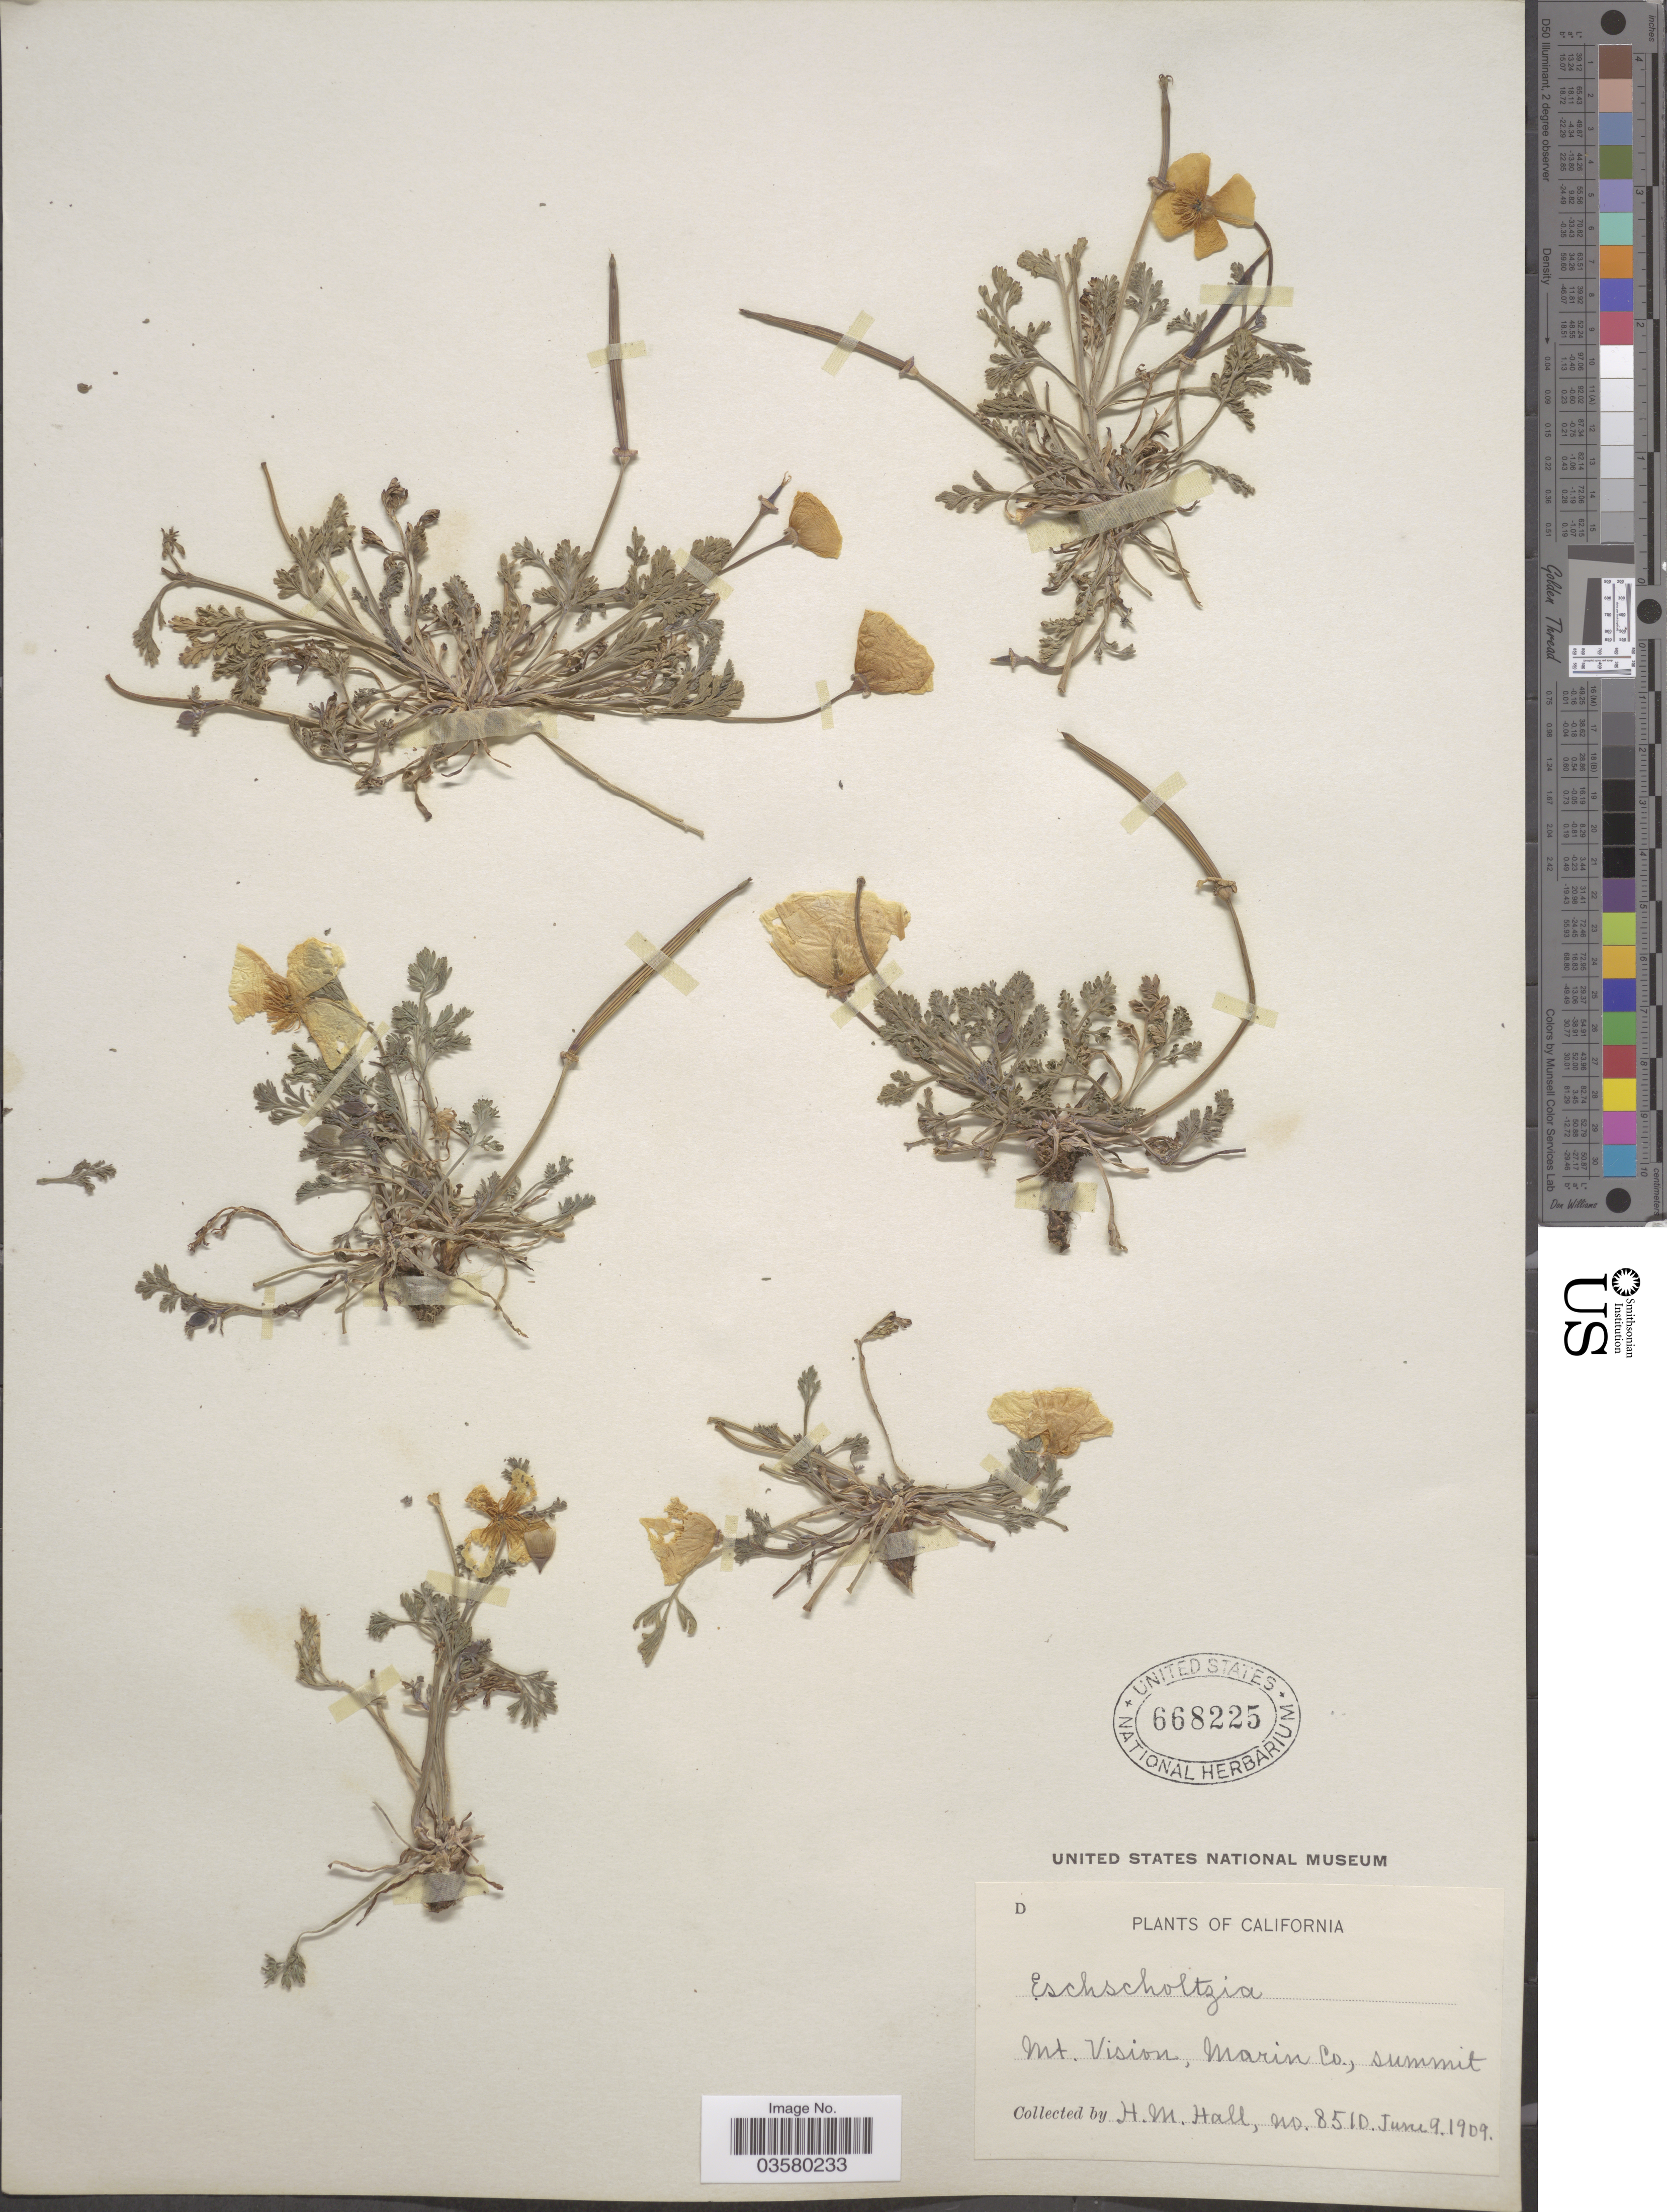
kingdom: Plantae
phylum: Tracheophyta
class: Magnoliopsida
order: Ranunculales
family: Papaveraceae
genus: Eschscholzia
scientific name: Eschscholzia californica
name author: Cham.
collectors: H. M. Hall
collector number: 8510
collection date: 1909-06-09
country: United States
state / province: California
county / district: Marin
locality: Mt. Vision, Marin Co., summit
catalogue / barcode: US 668225